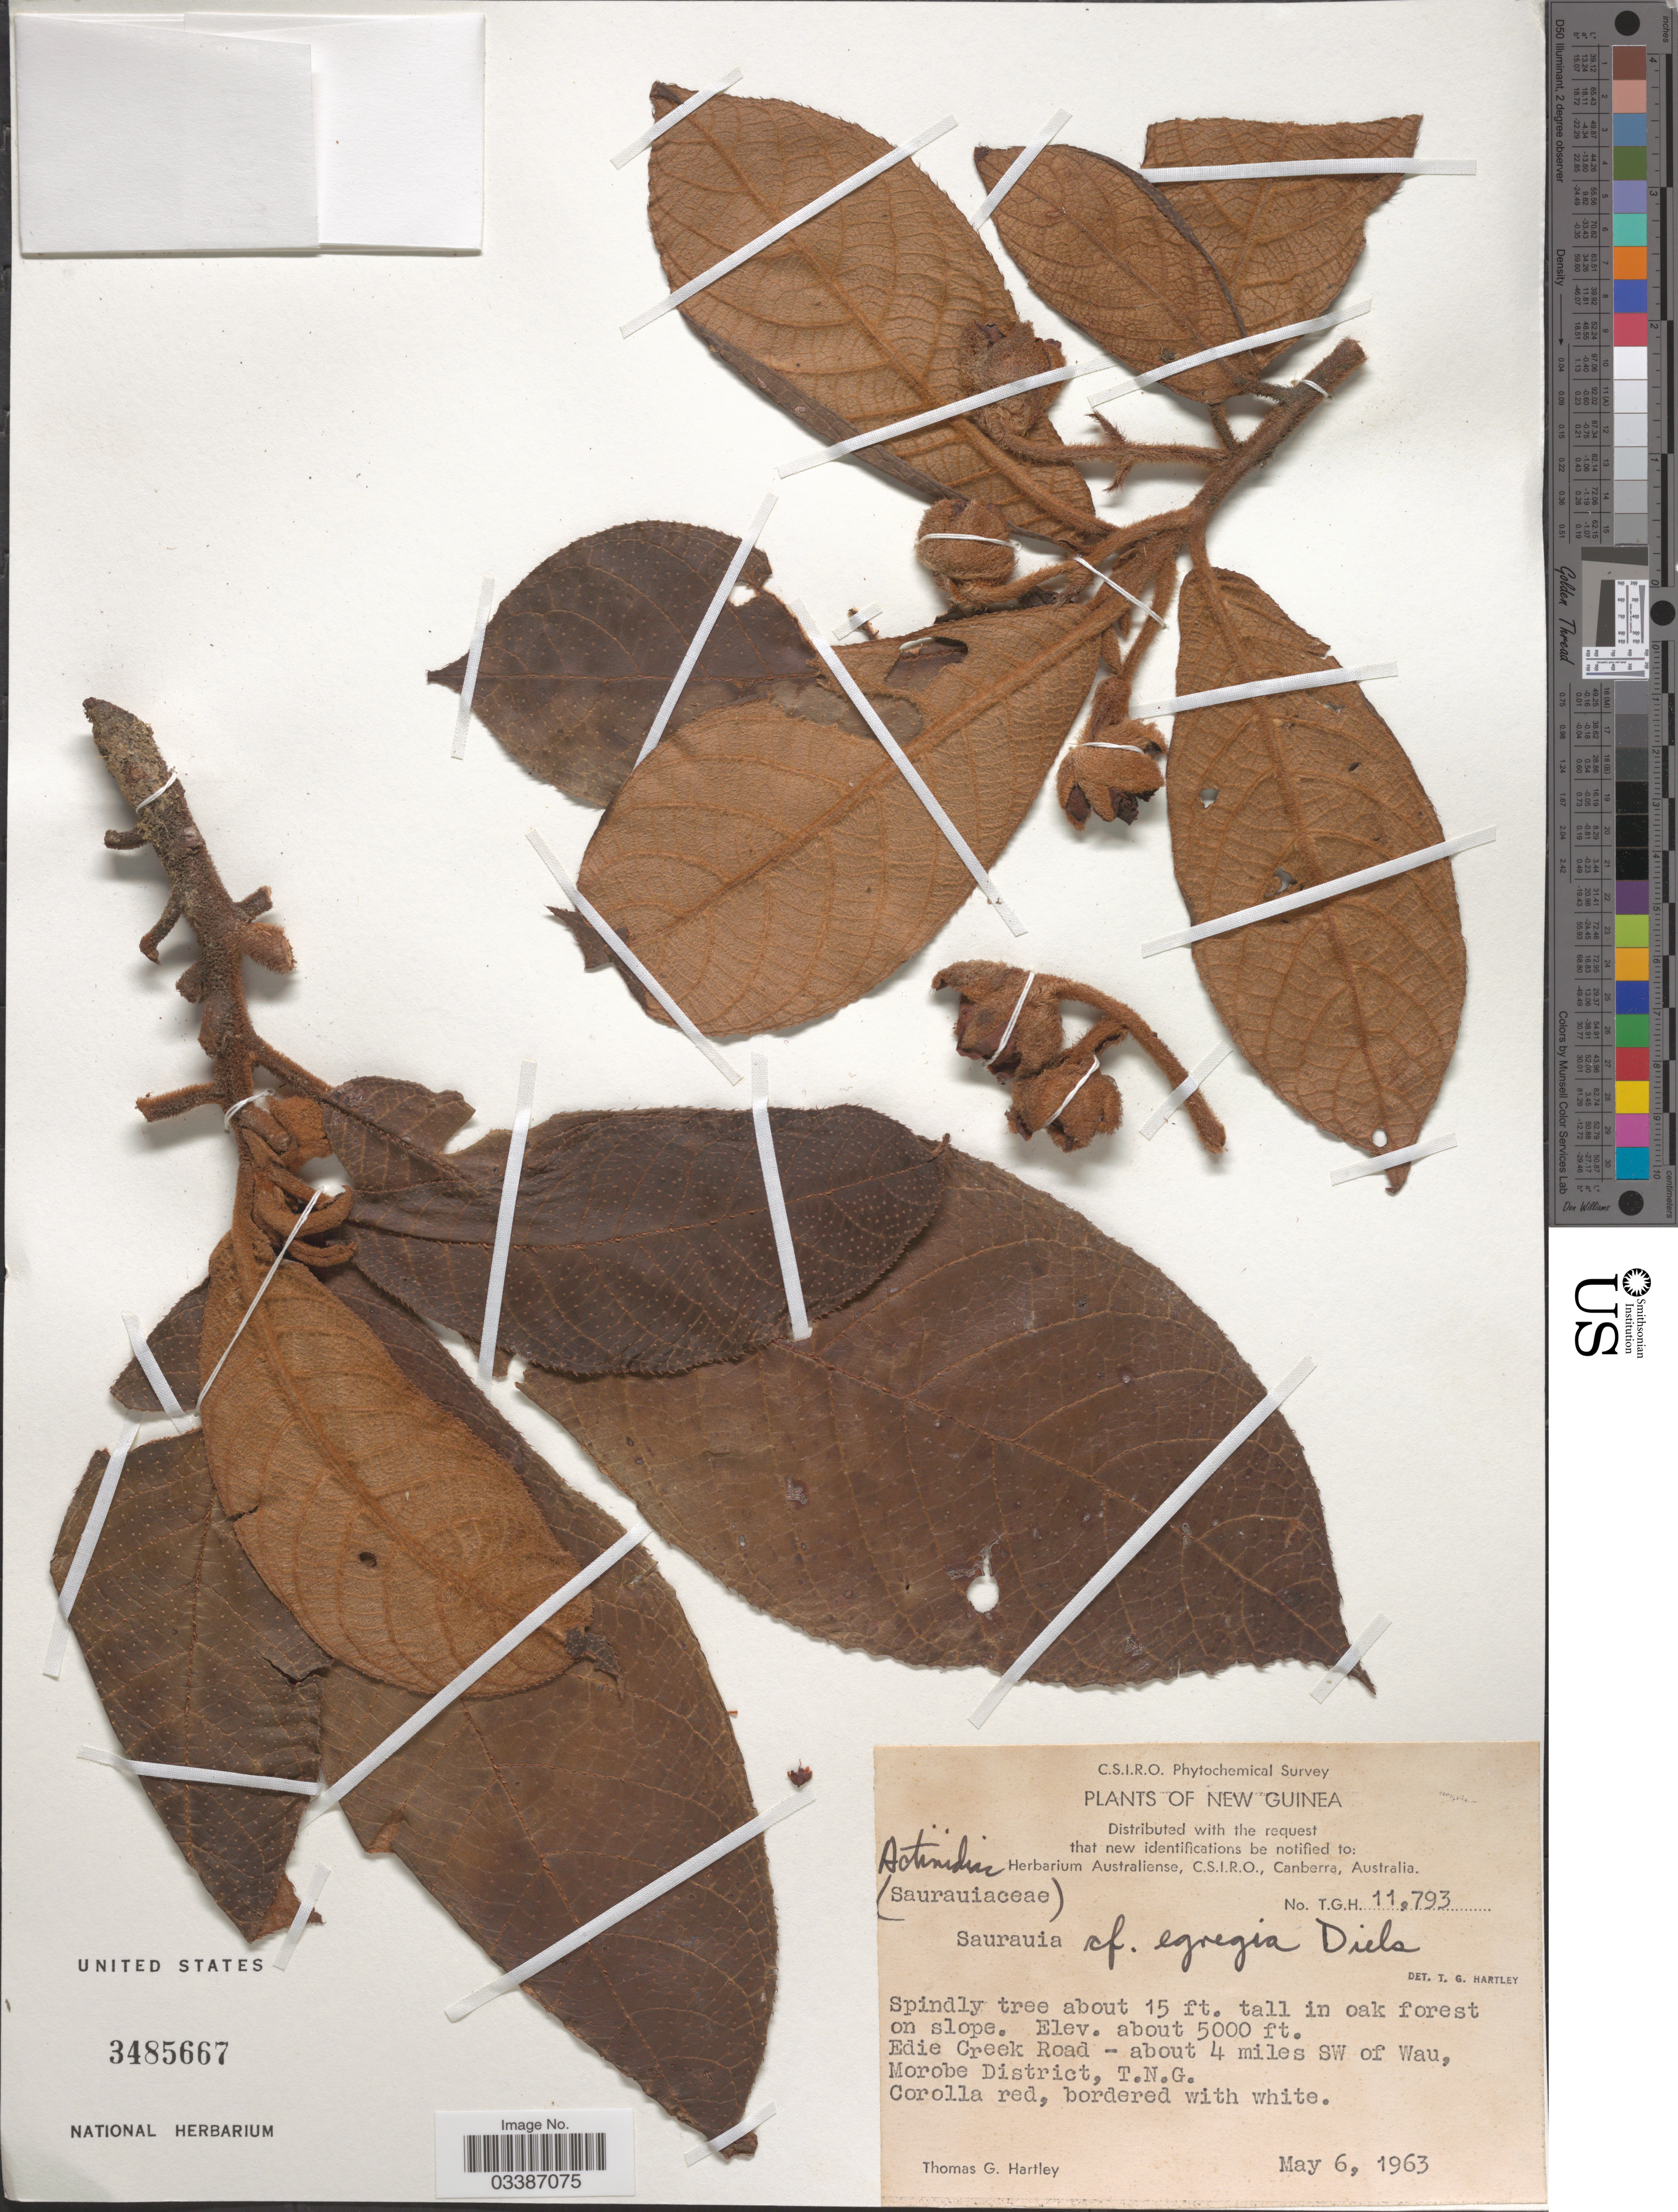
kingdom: Plantae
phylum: Tracheophyta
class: Magnoliopsida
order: Ericales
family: Actinidiaceae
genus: Saurauia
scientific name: Saurauia egregia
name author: Diels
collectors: T. Hartley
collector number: TGH11793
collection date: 1963-05-06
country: Papua New Guinea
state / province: Morobe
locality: New Guinea. Edie Creek Road - about 4 miles SW of Wau, Morobe District, T.N.G.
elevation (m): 1524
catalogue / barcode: US 3485667